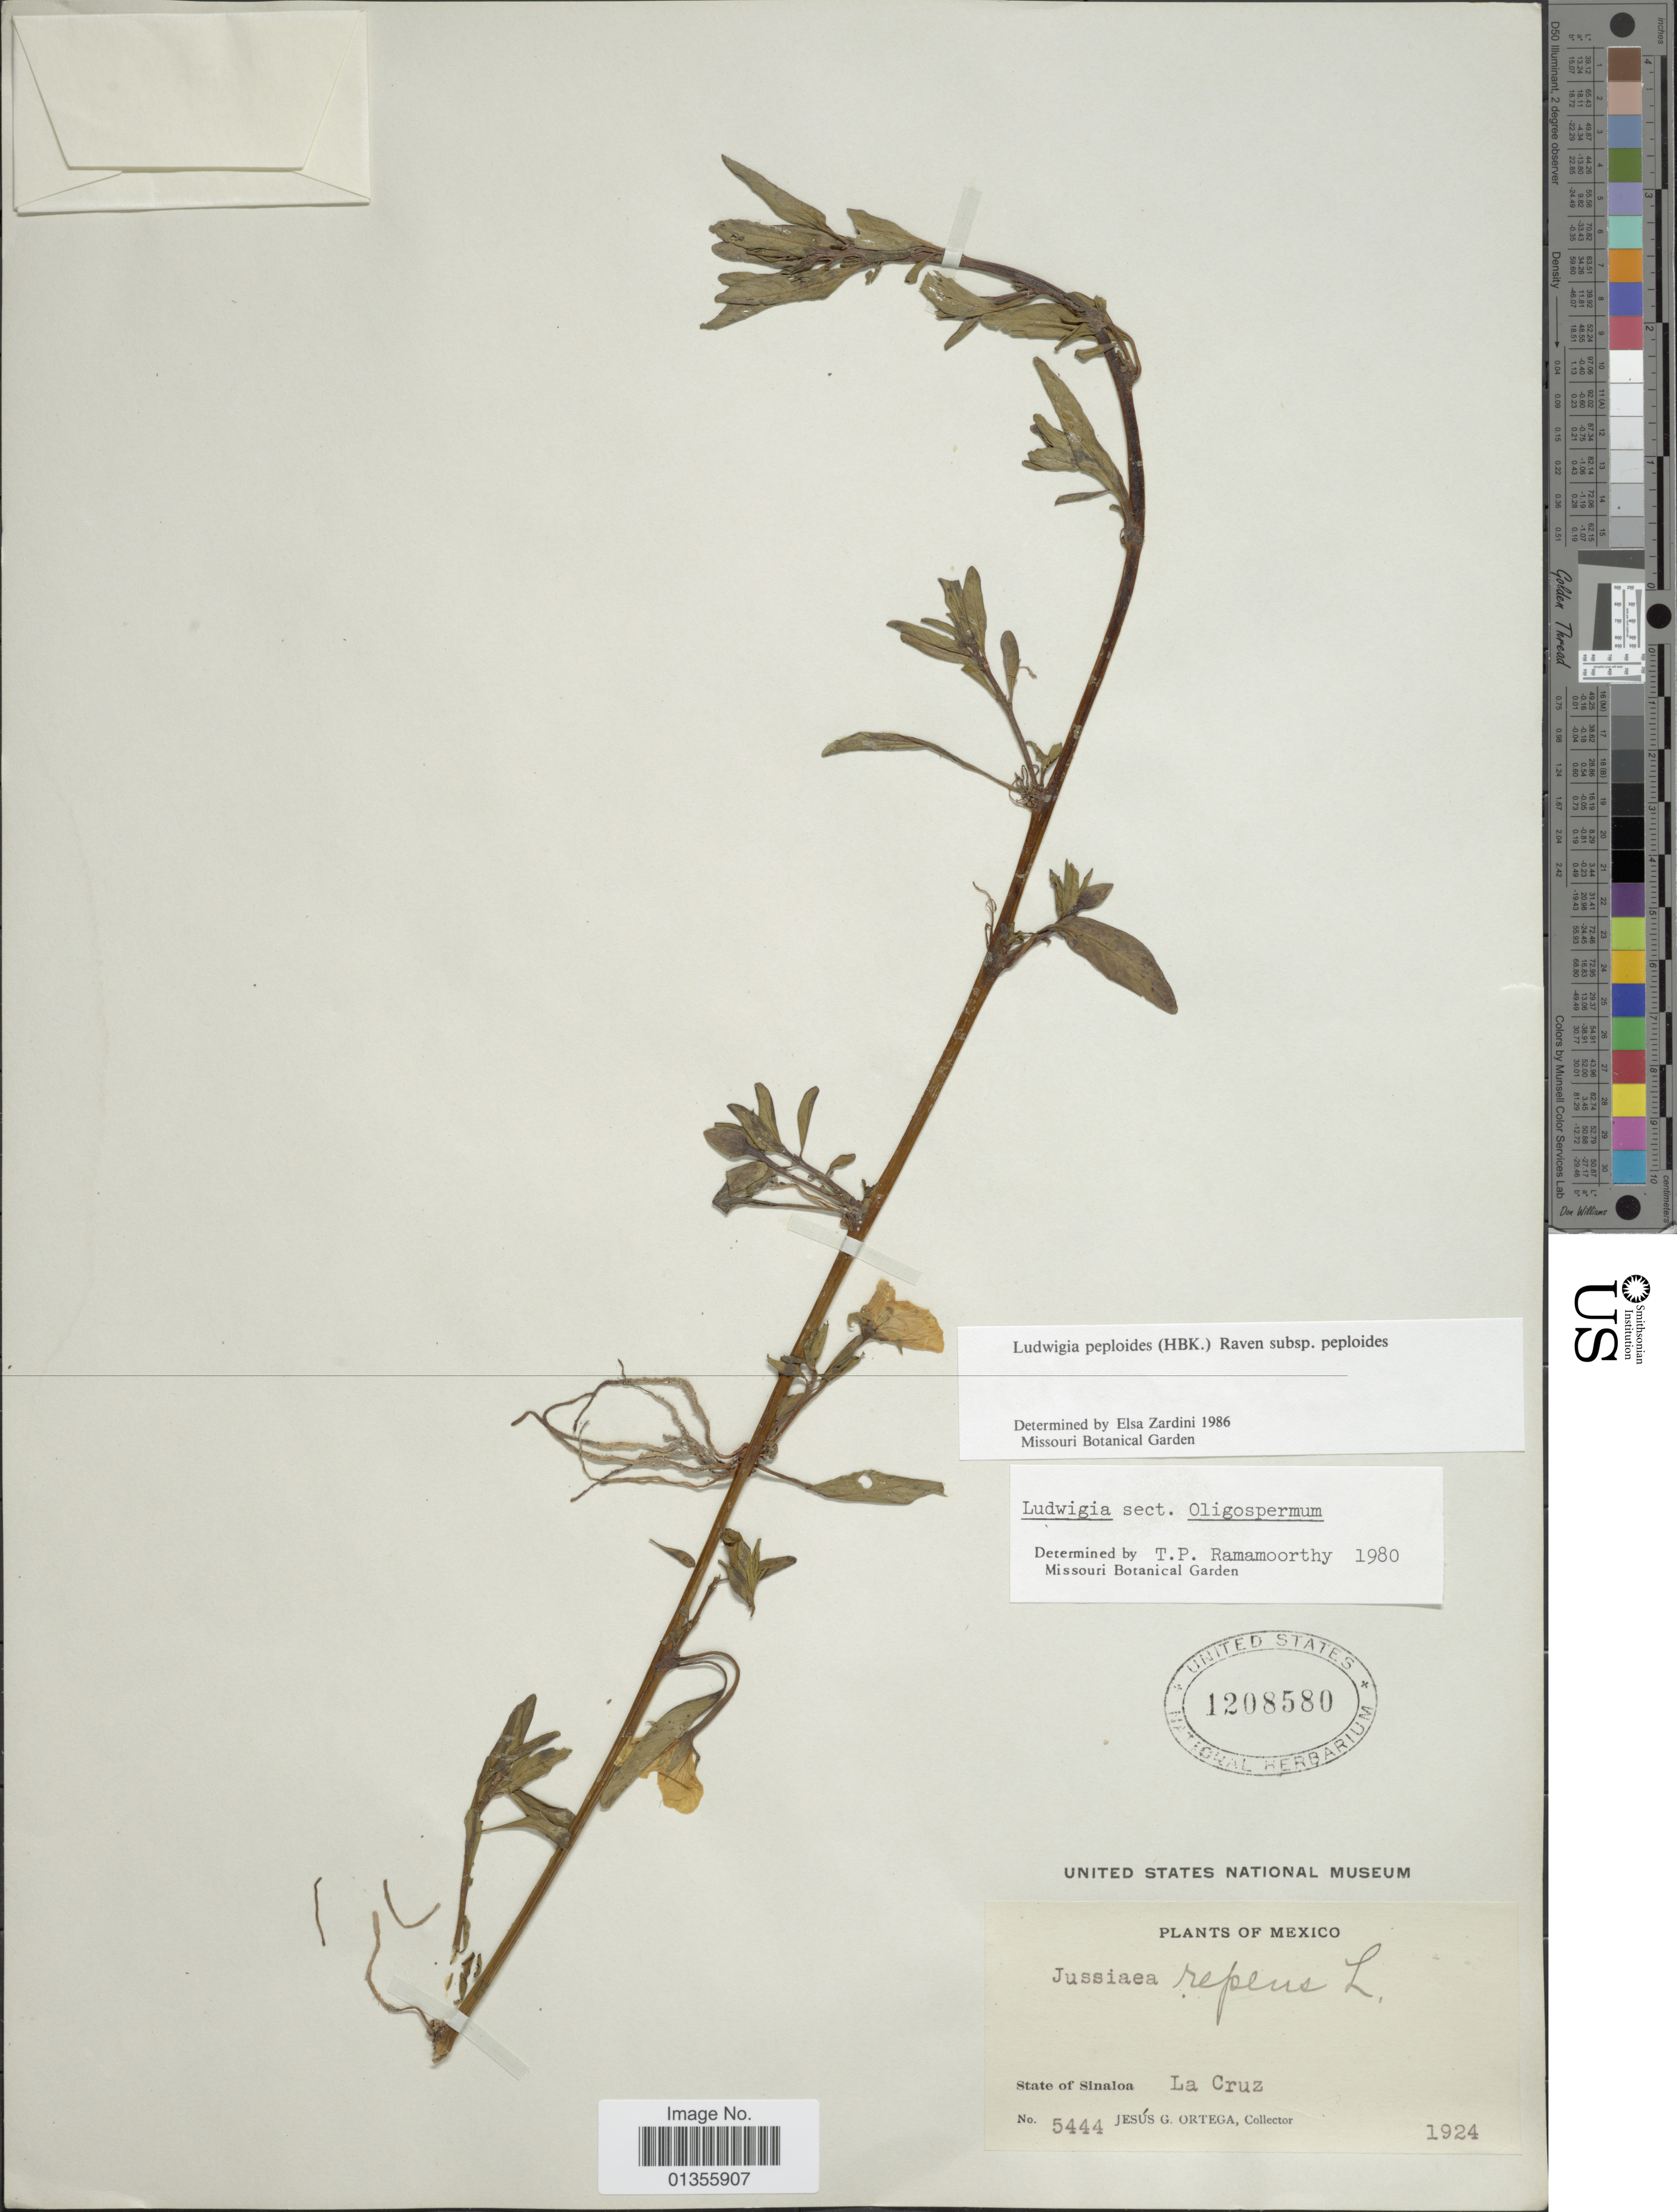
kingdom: Plantae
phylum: Tracheophyta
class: Magnoliopsida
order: Myrtales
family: Onagraceae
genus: Ludwigia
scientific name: Ludwigia peploides subsp. peploides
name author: (Kunth) P.H. Raven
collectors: J. Ortega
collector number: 5444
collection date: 1924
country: Mexico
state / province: Sinaloa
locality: La Cruz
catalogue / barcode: US 1208580